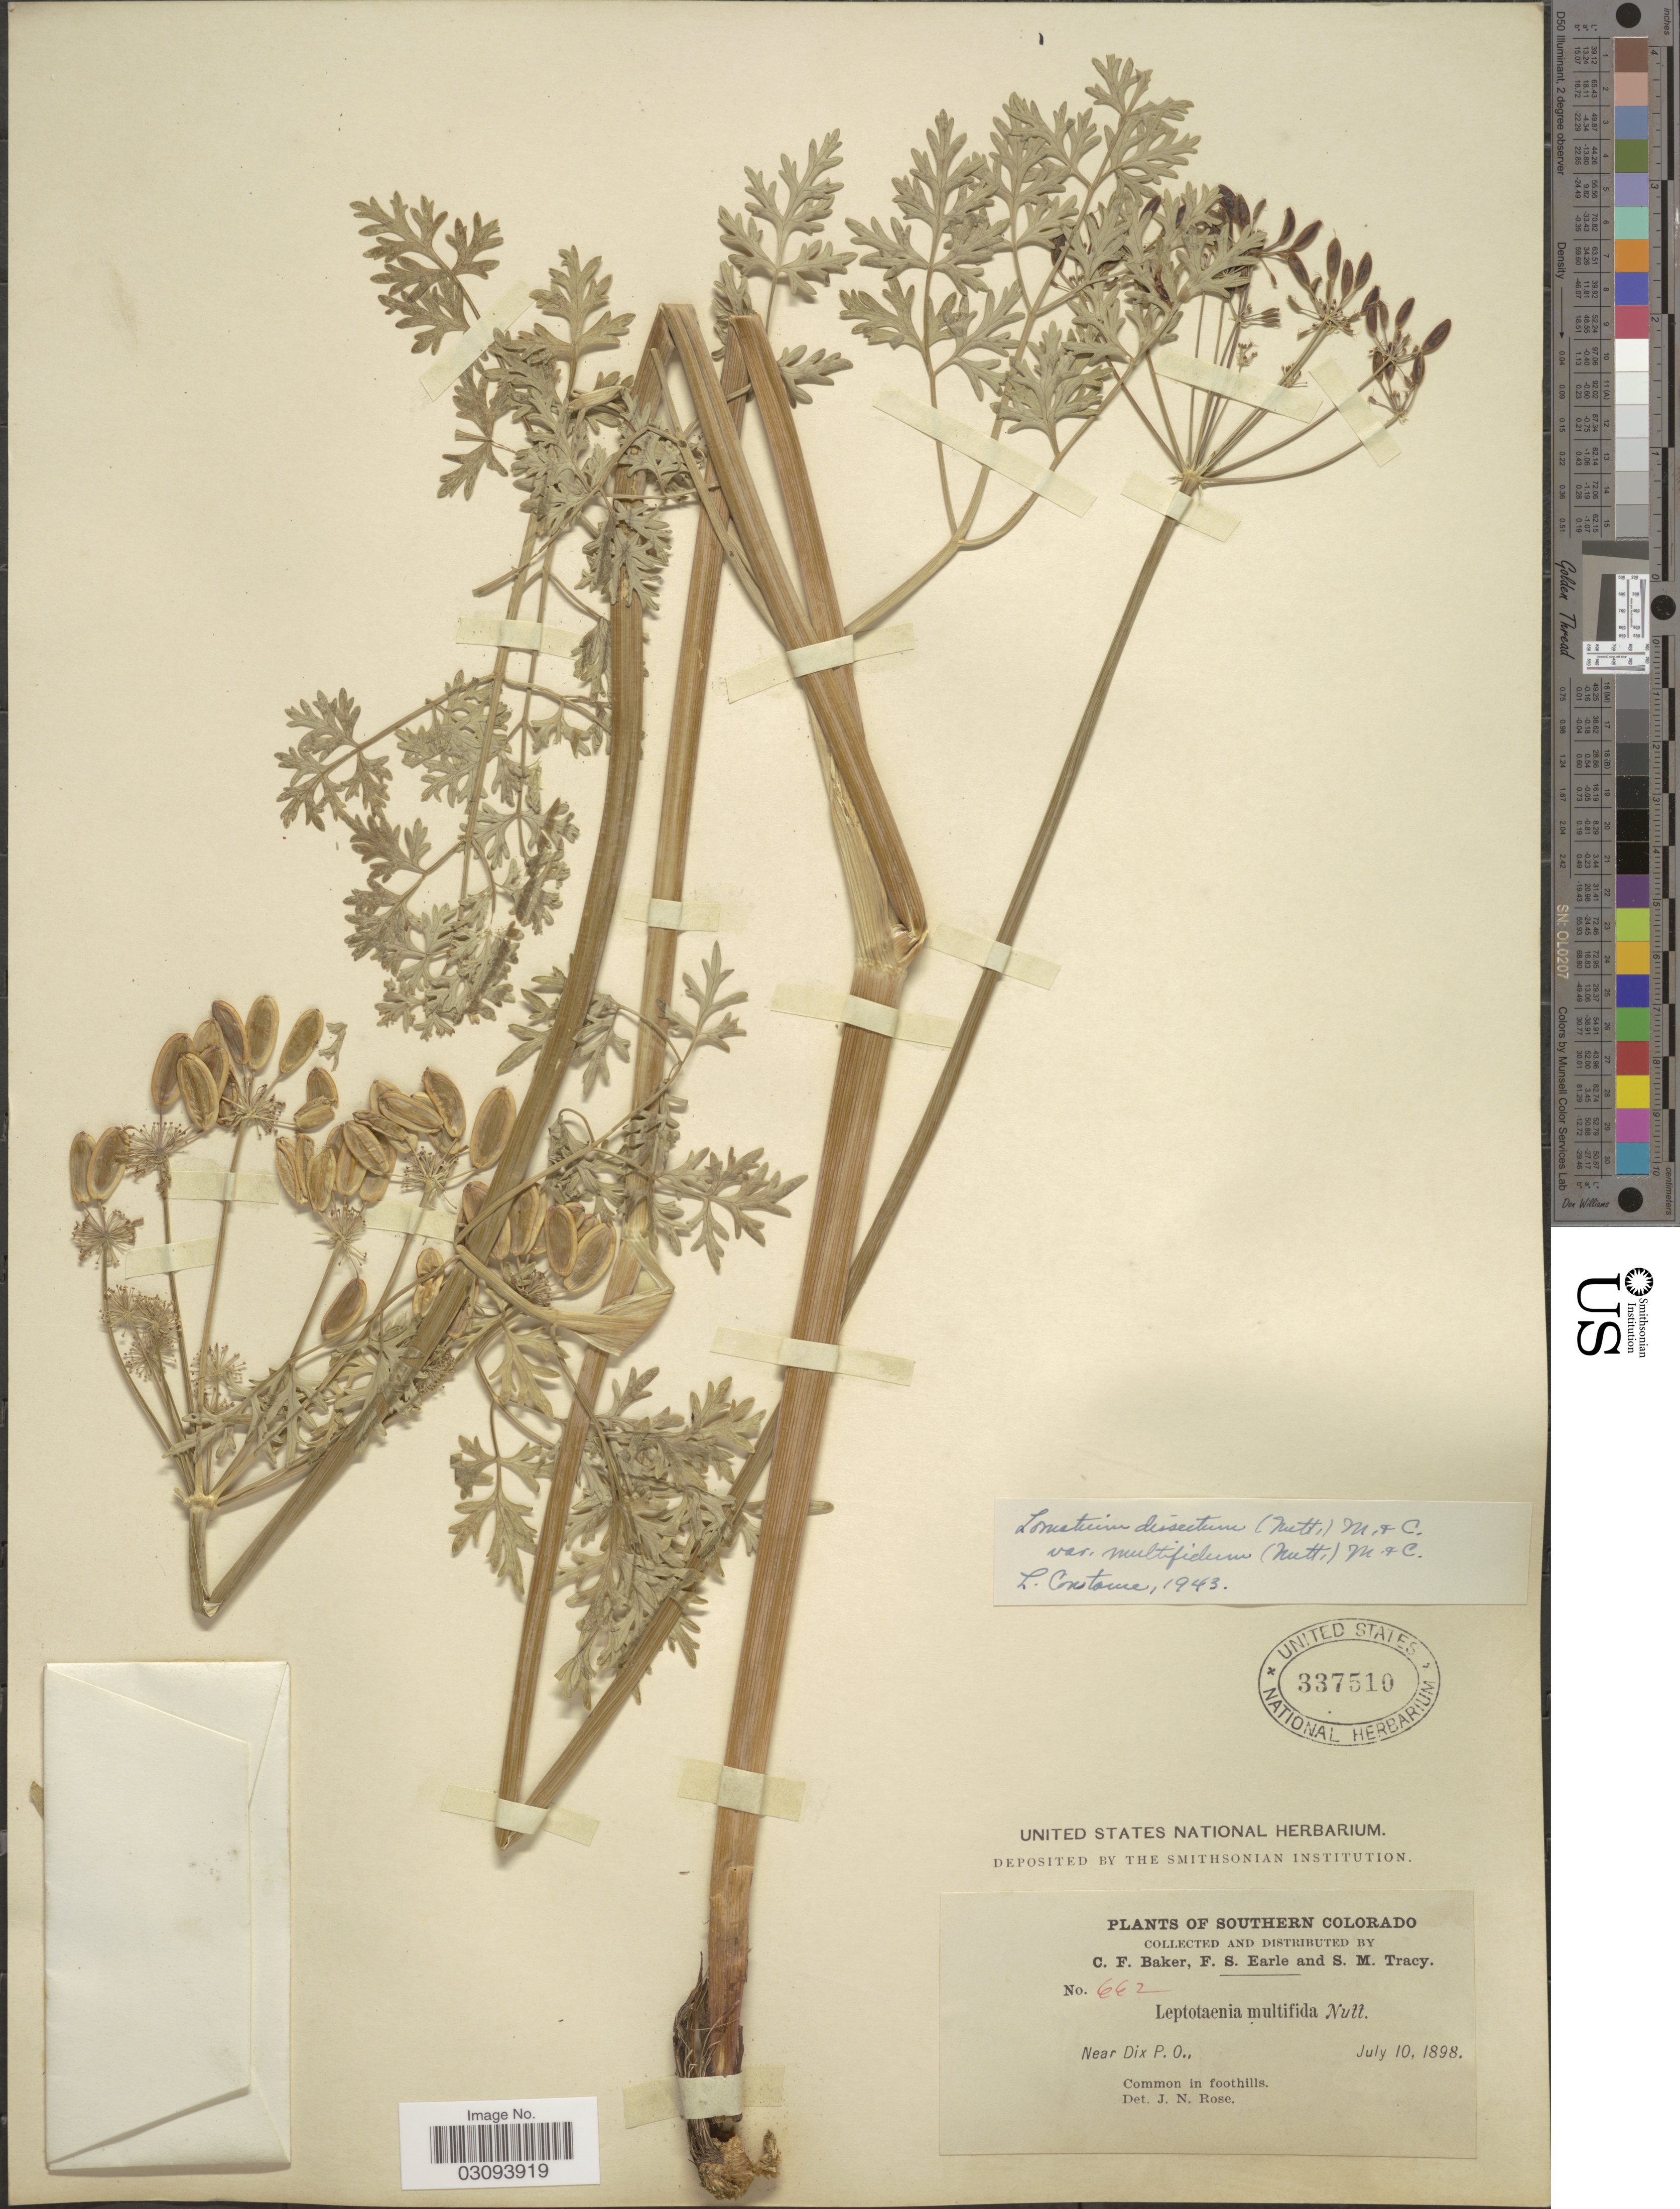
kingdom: Plantae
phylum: Tracheophyta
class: Magnoliopsida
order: Apiales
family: Apiaceae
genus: Lomatium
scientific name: Lomatium dissectum var. multifidum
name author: (Nutt.) Mathias & Constance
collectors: C. F. Baker, F. S. Earle & S. M. Tracy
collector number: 662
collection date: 1898-07-10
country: United States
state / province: Colorado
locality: Southern Colorado. Near Dix P.O.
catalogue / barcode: US 337510